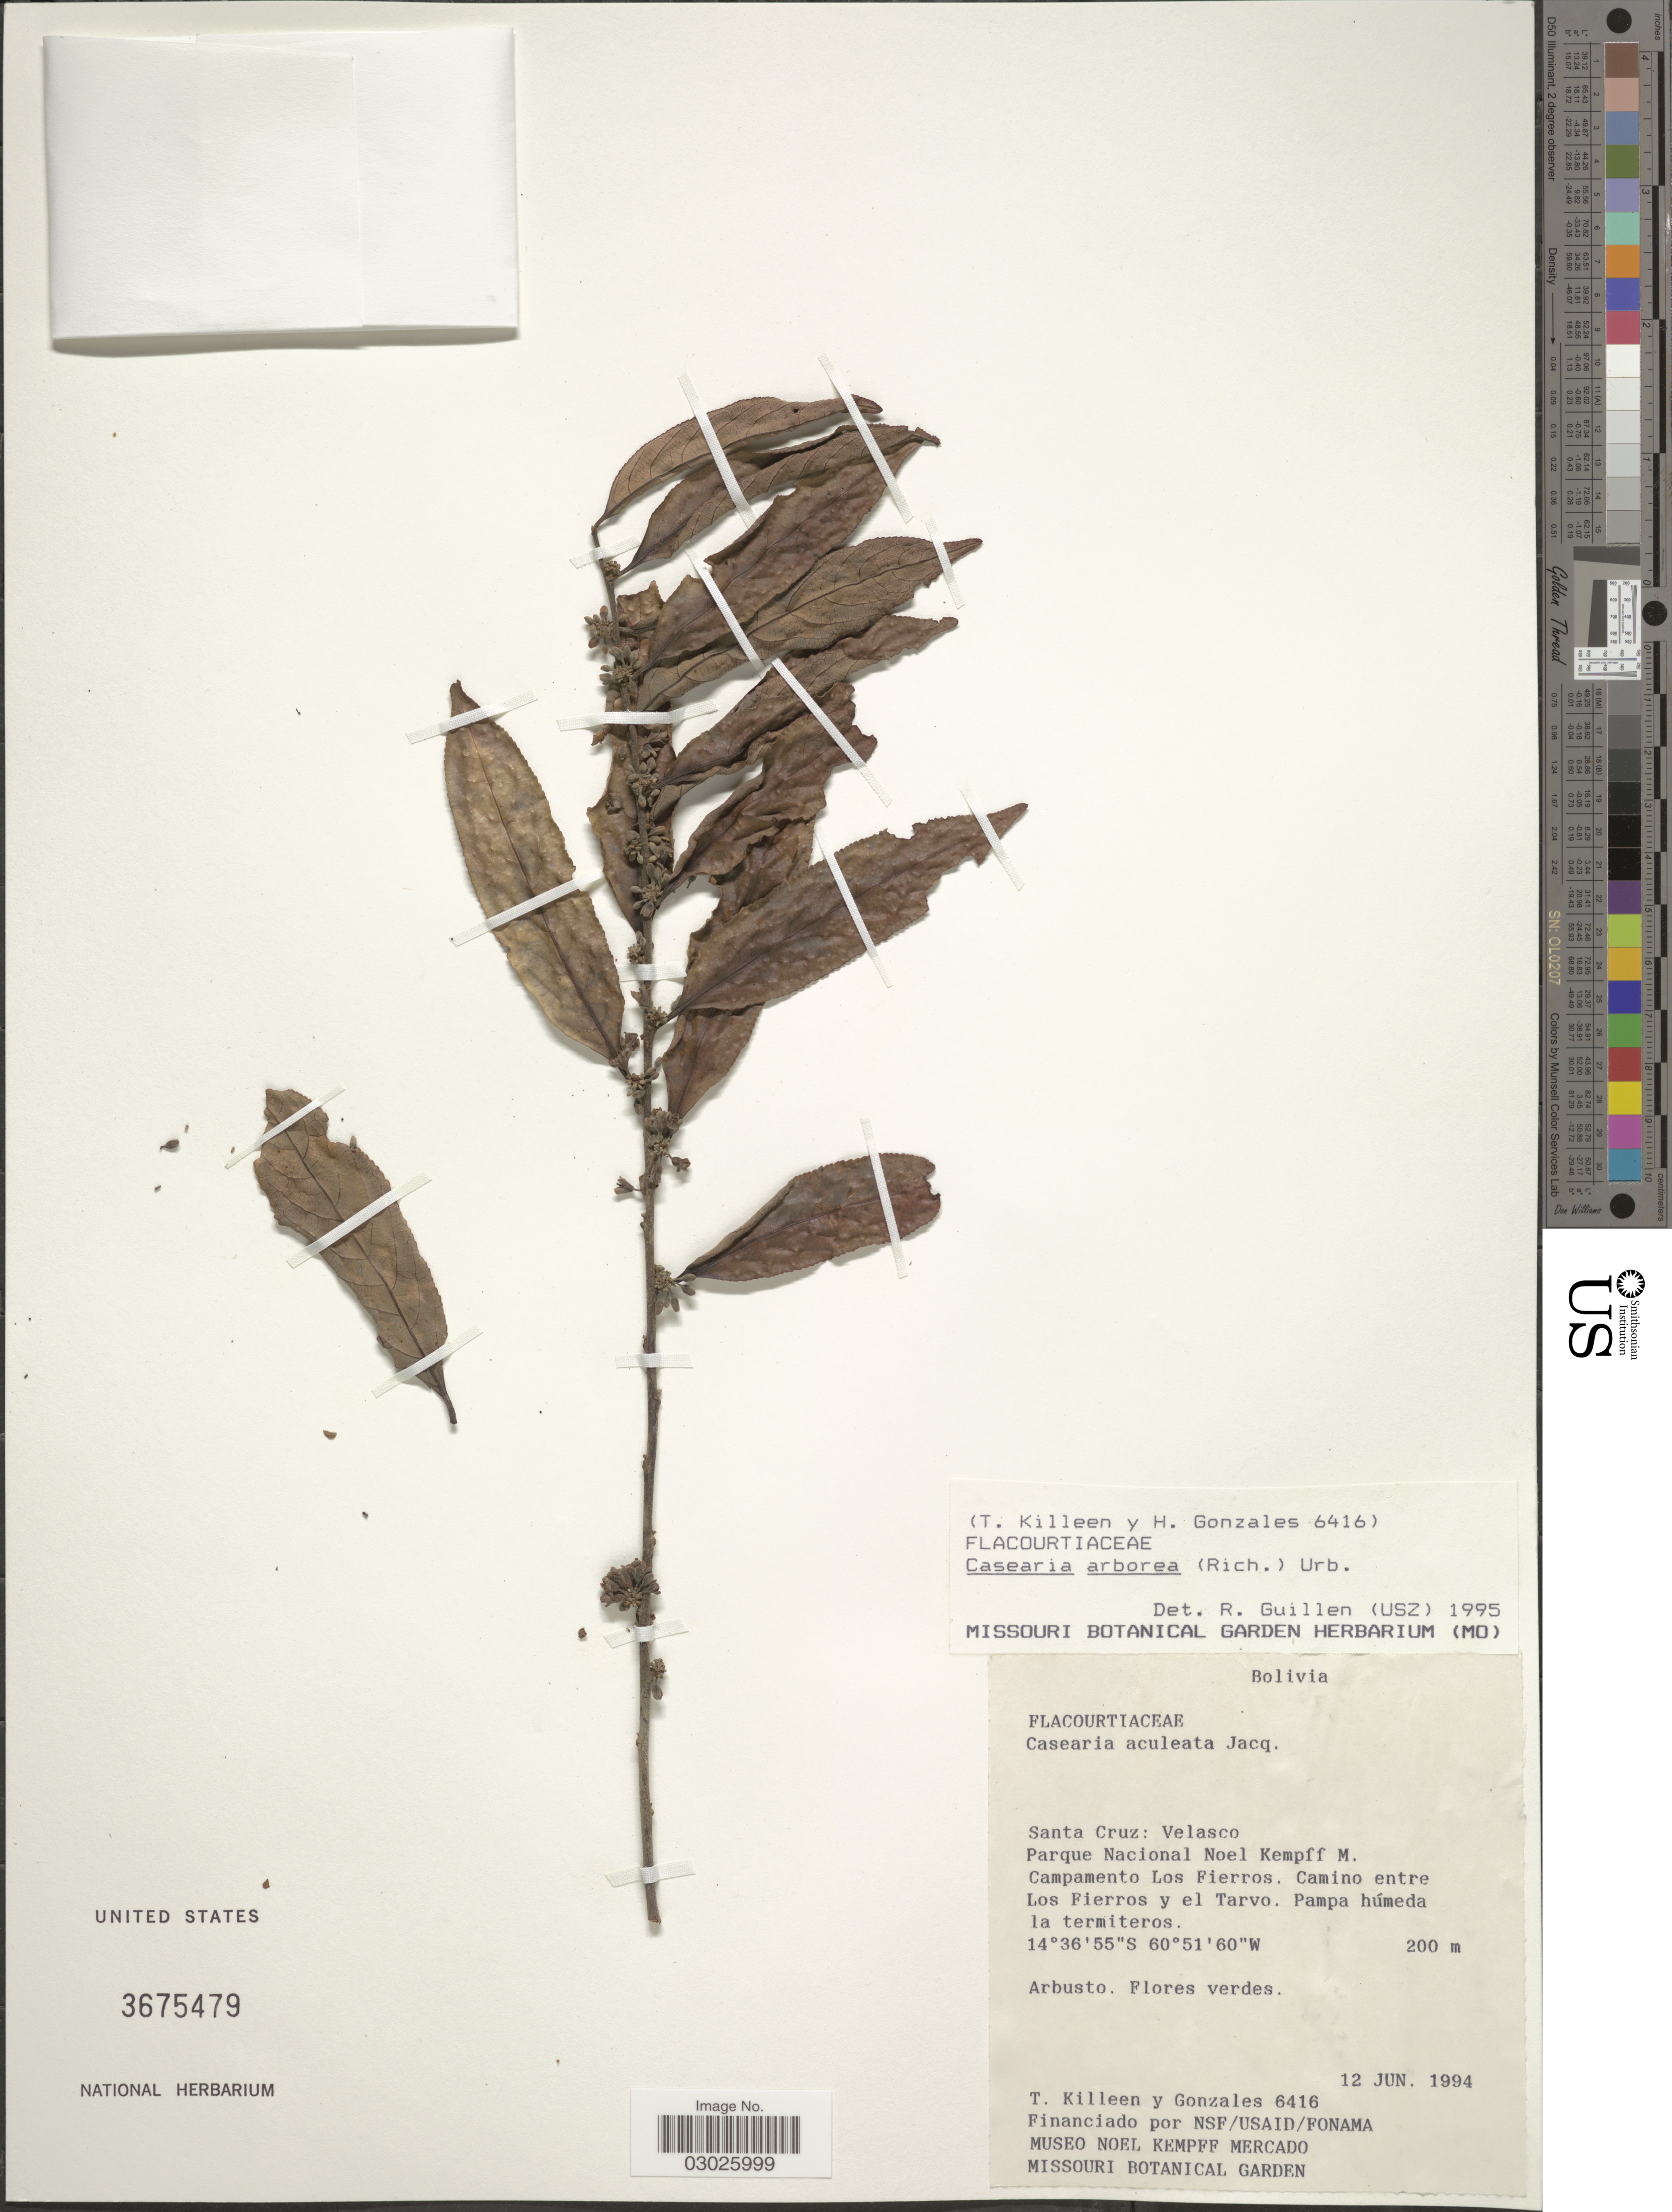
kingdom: Plantae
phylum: Tracheophyta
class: Magnoliopsida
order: Malpighiales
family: Salicaceae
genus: Casearia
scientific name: Casearia arborea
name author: (Rich.) Urb.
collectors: T. J. Killeen & Gonzales, --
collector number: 6416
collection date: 1994-06-12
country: Bolivia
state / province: Santa Cruz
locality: Velasco. Parque Nacional Noel Kempff M. Campamento Los Fierros. Camino entre Los Fierros y el Travo. Pampa húmeda la termiteros.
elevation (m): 200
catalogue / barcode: US 3675479